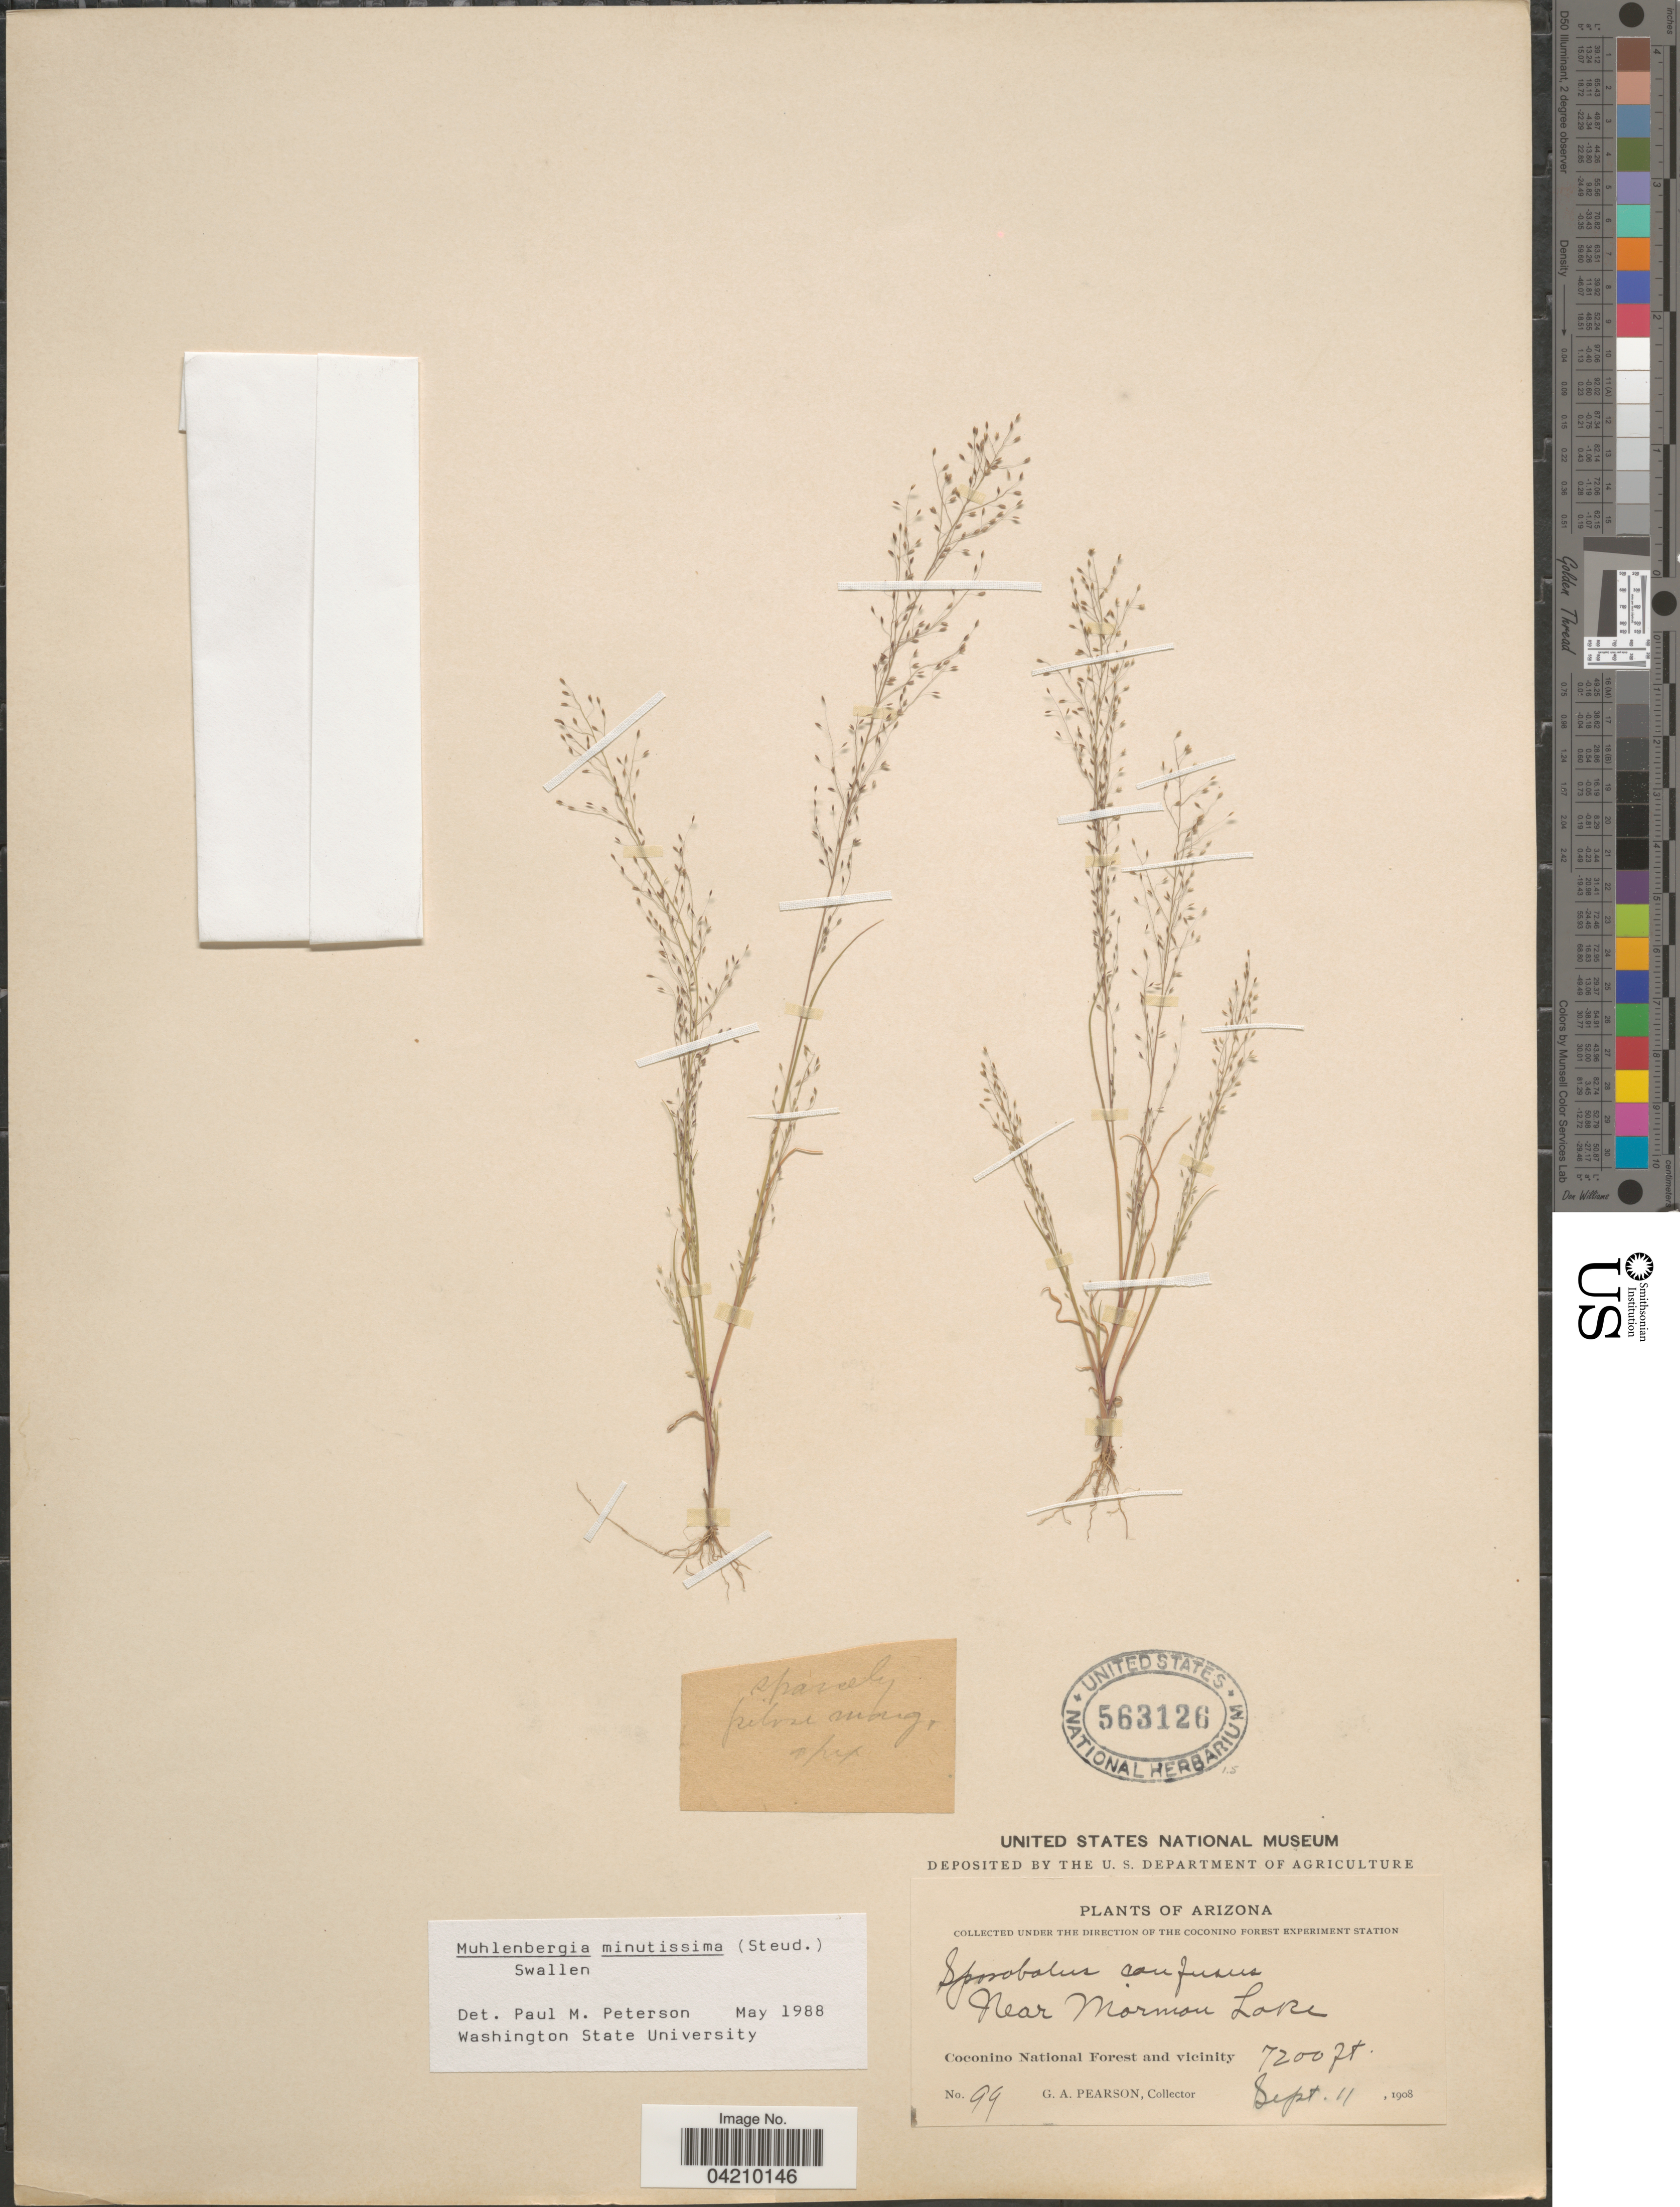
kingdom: Plantae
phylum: Tracheophyta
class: Liliopsida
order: Poales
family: Poaceae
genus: Muhlenbergia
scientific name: Muhlenbergia minutissima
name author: (Steud.) Swallen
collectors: G. Pearson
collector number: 99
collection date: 1908-09-11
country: United States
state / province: Arizona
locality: Near Mormon Lake. Coconino National Forest and vicinity.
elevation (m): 2195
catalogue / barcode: US 563126